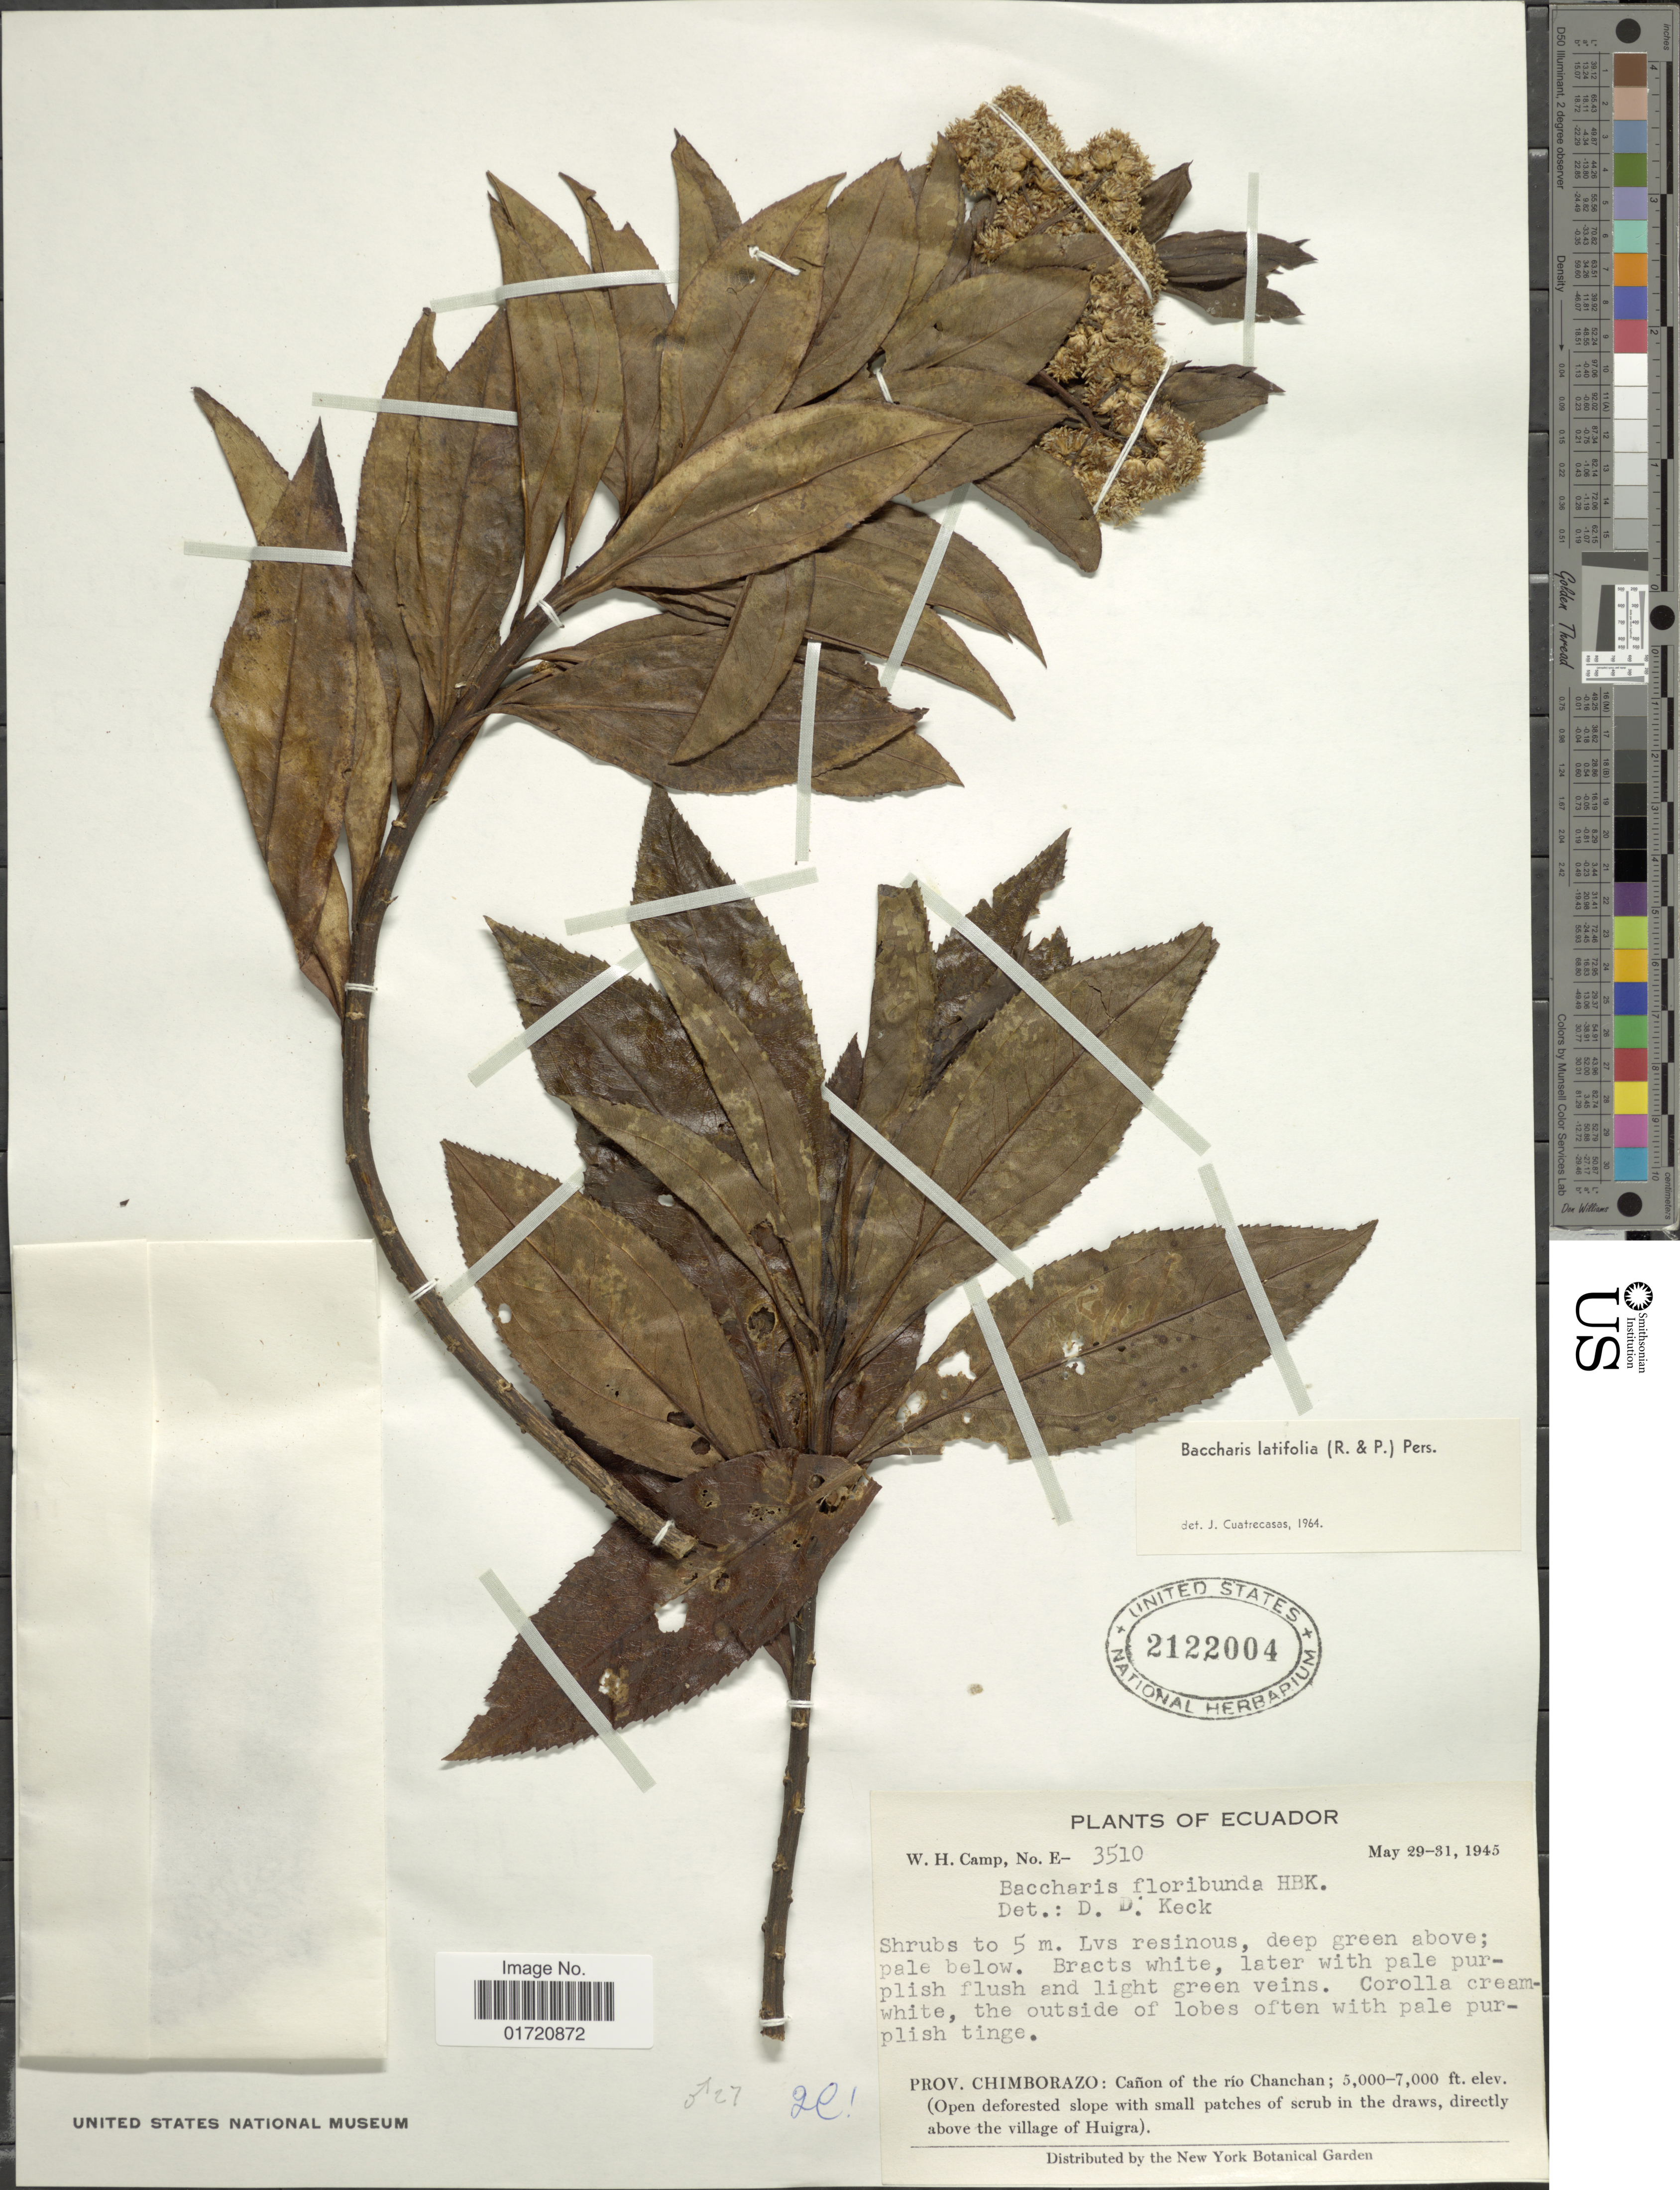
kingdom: Plantae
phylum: Tracheophyta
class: Magnoliopsida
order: Asterales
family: Asteraceae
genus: Baccharis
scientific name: Baccharis latifolia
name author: (Ruiz & Pav.) Pers.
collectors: W. H. Camp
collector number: E-3510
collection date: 1945-05-29/1945-05-31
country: Ecuador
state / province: Chimborazo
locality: Canon of the rio Chanchan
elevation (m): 1524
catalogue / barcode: US 2122004